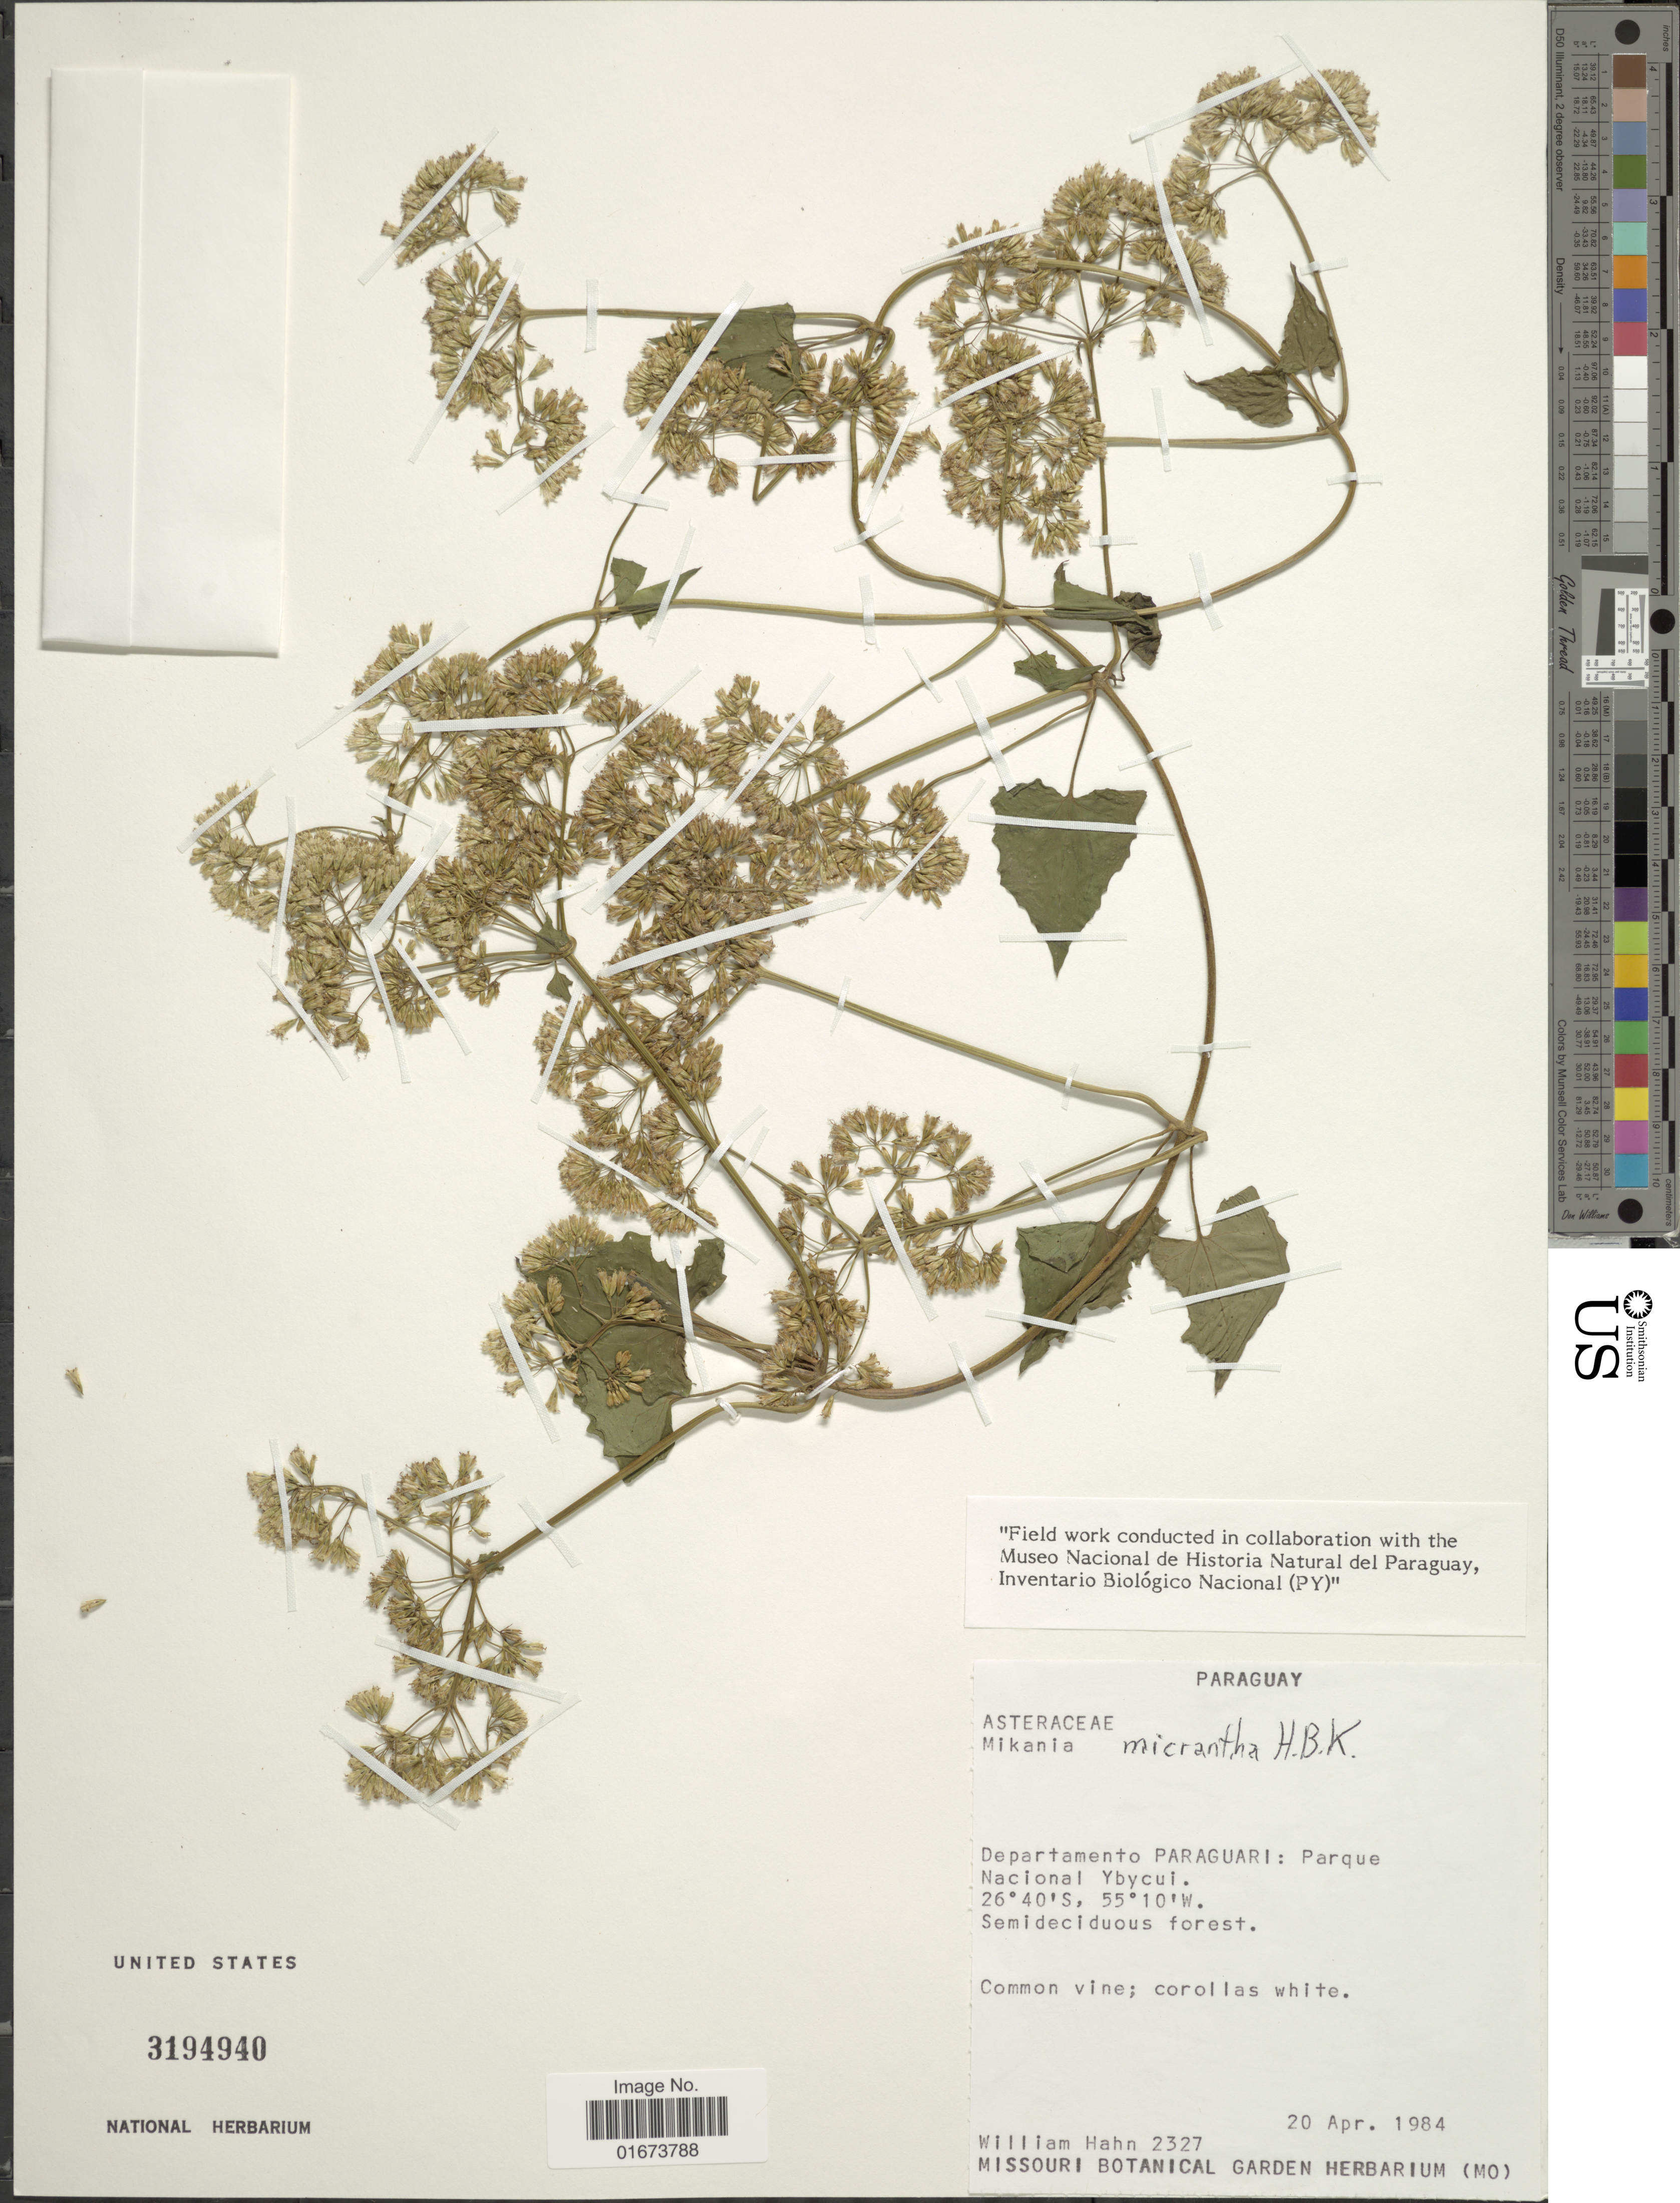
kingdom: Plantae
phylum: Tracheophyta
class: Magnoliopsida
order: Asterales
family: Asteraceae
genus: Mikania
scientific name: Mikania micrantha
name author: Kunth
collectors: W. J. Hahn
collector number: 2327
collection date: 1984-04-20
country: Paraguay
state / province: Paraguari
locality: Departamento Paraguari: Parque Nacional Ybycui, Semideciduous forest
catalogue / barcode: US 3194940